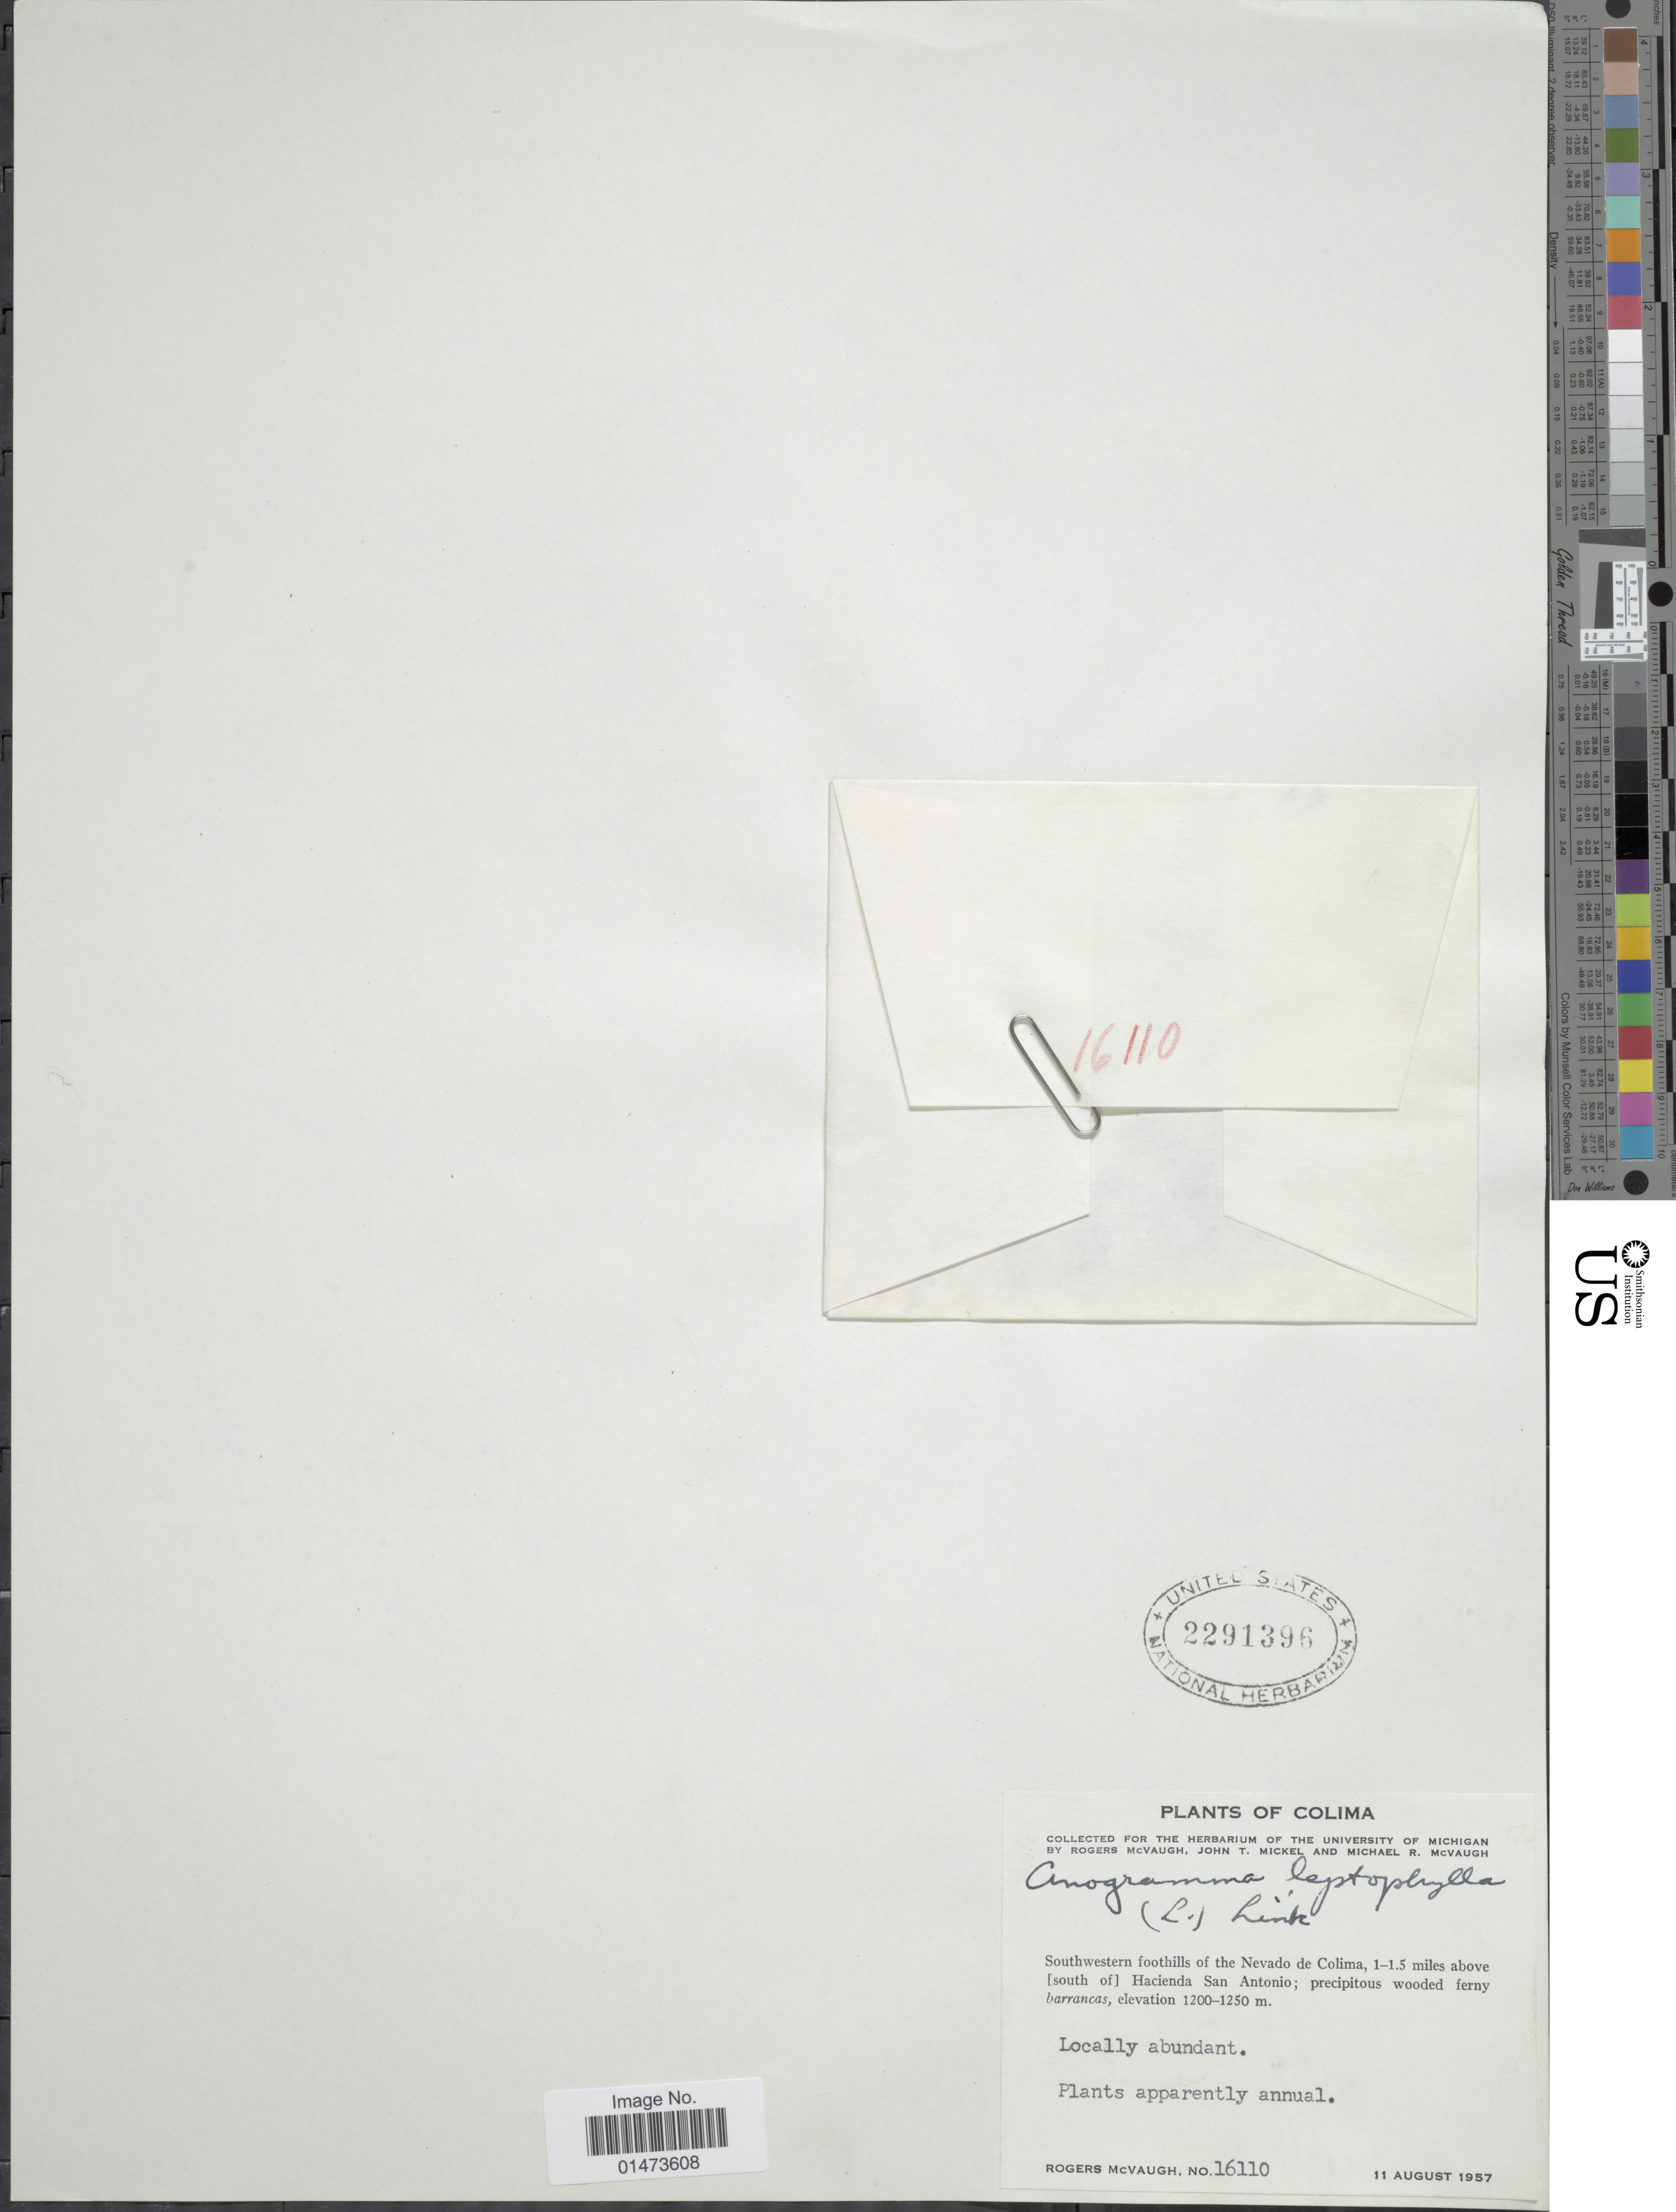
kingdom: Plantae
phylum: Tracheophyta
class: Polypodiopsida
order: Polypodiales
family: Pteridaceae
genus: Anogramma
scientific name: Anogramma leptophylla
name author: (L.) Link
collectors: R. McVaugh, J. T. Mickel & M. R. McVaugh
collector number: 16110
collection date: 1957-08-11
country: Mexico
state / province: Colima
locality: Southwestern foothills of the Nevada de Colima, 1-1,5 miles above [south of] Hacienda San Antonio.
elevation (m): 1200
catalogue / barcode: US 2291396